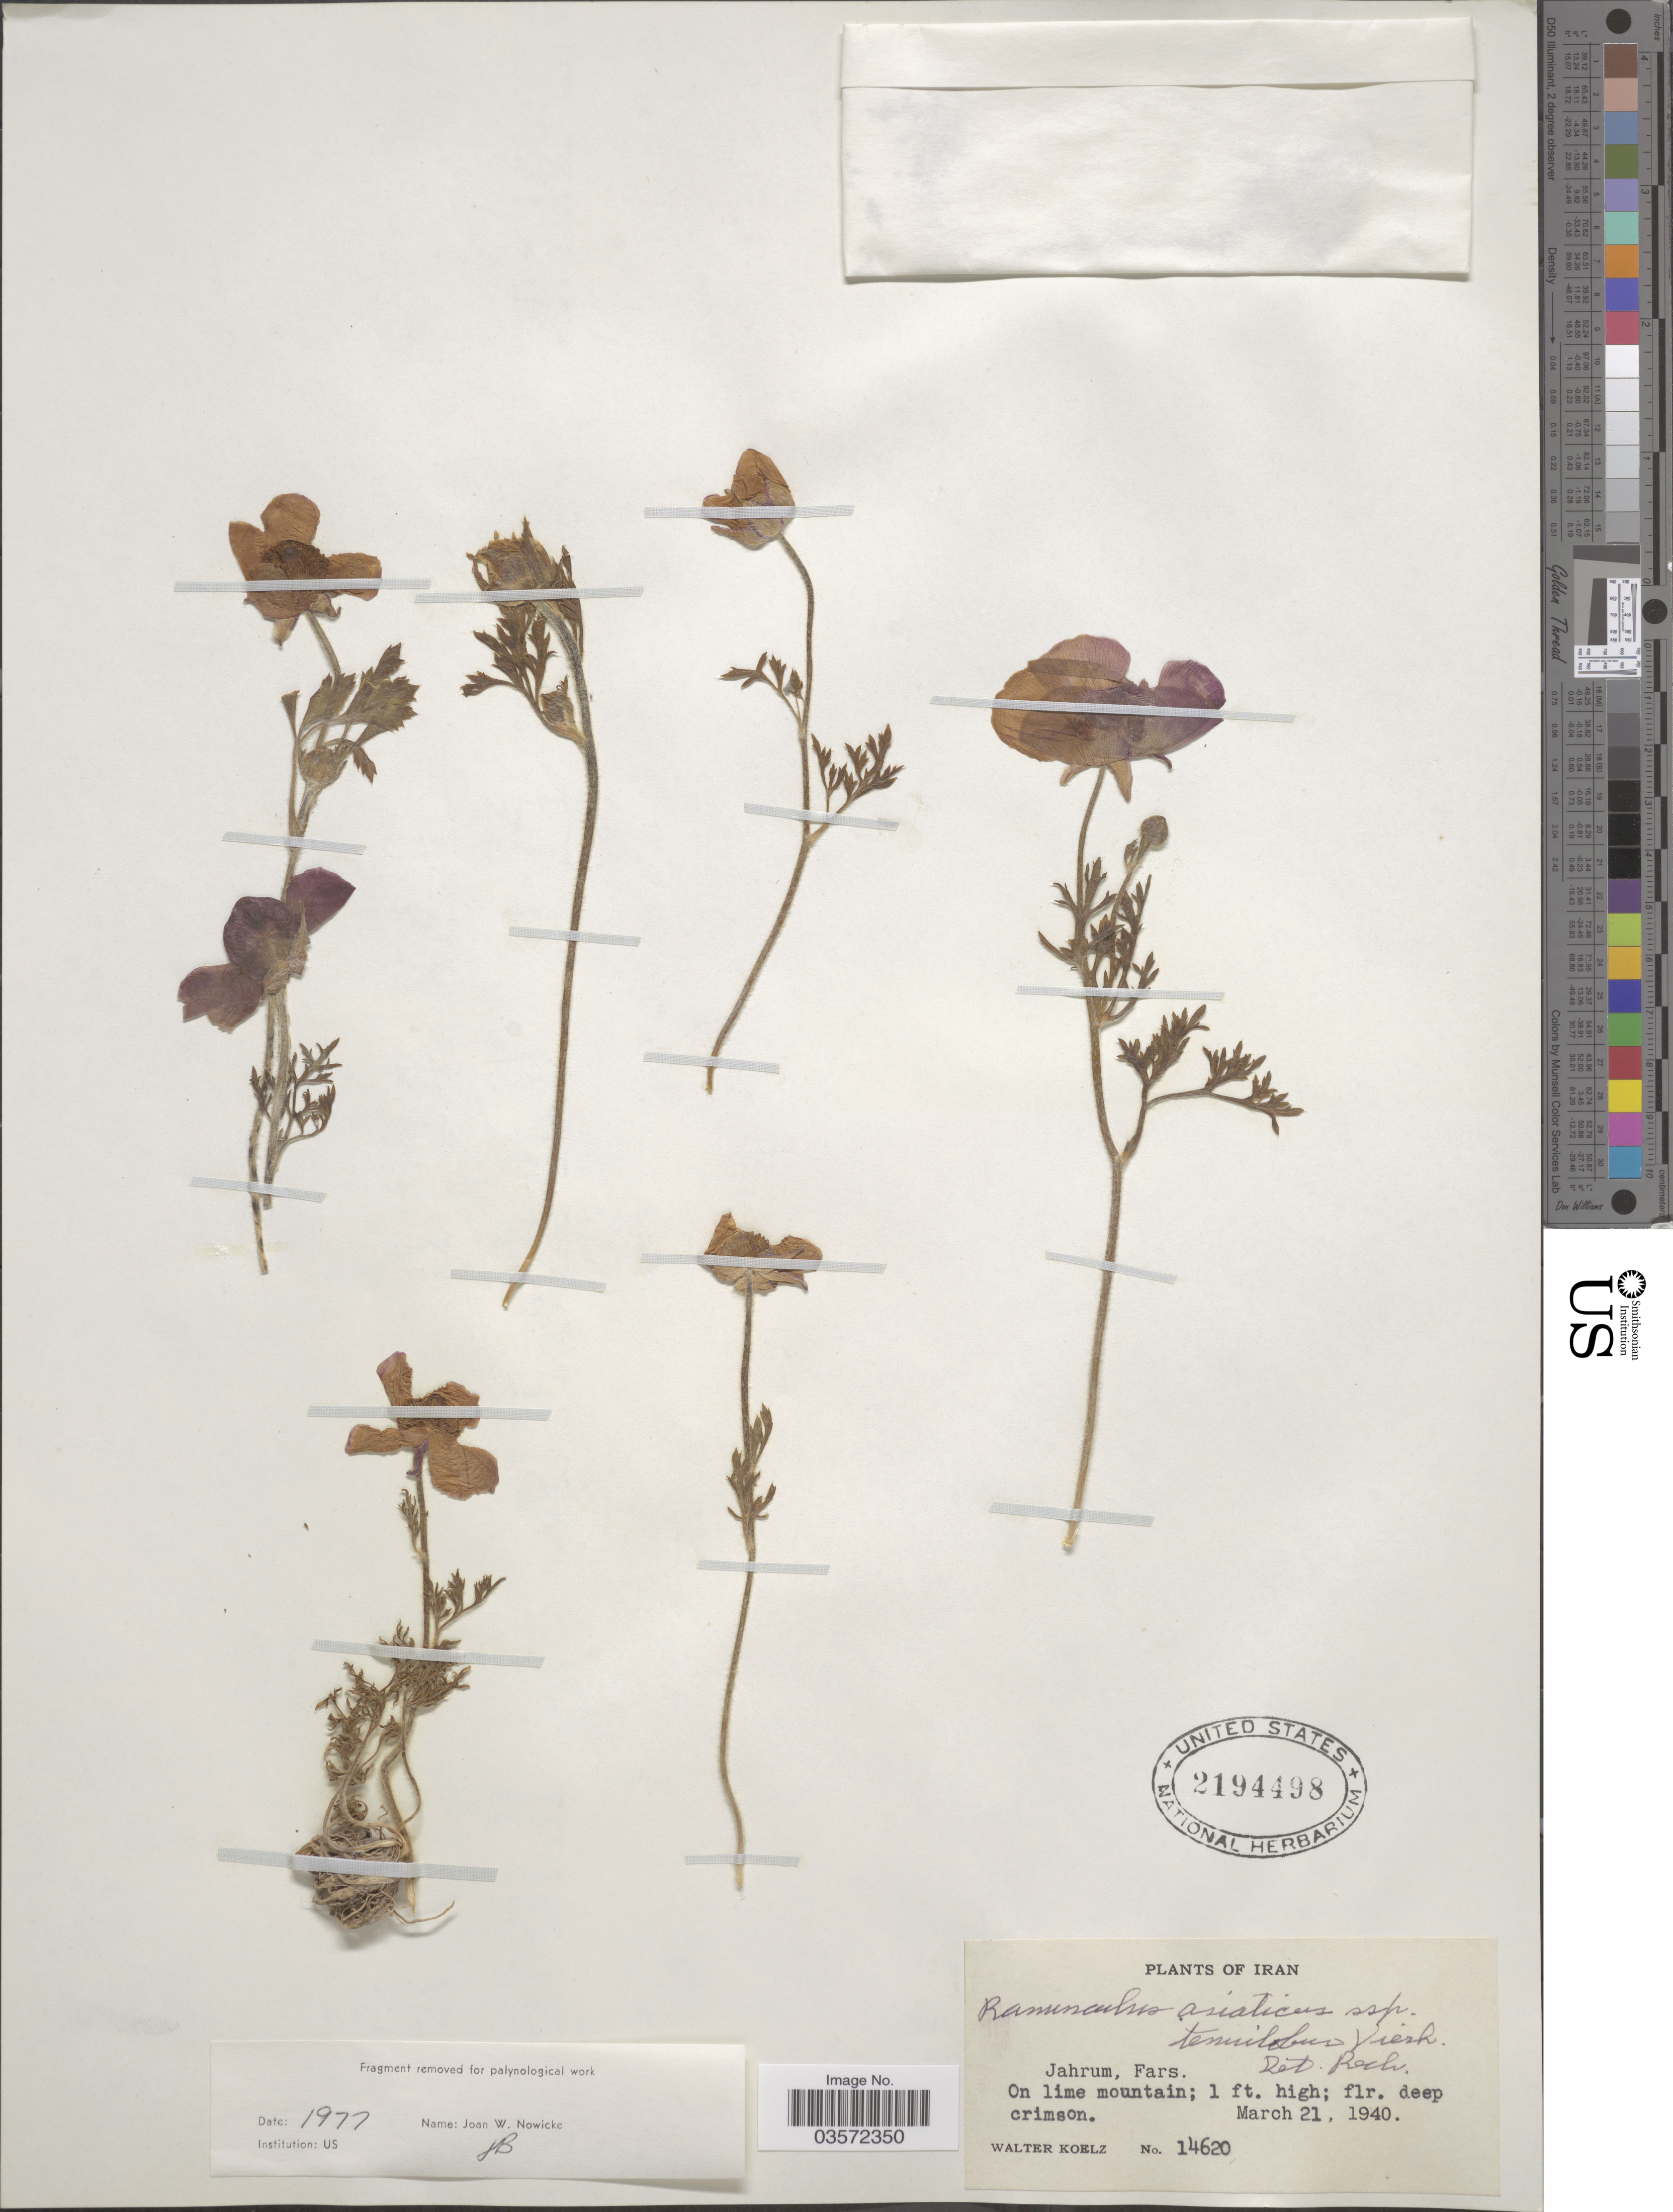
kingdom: Plantae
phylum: Tracheophyta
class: Magnoliopsida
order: Ranunculales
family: Ranunculaceae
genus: Ranunculus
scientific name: Ranunculus asiaticus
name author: L.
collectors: W. N. Koelz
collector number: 14620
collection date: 1940-03-21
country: Iran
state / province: Fars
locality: Jahrum.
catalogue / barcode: US 2194498